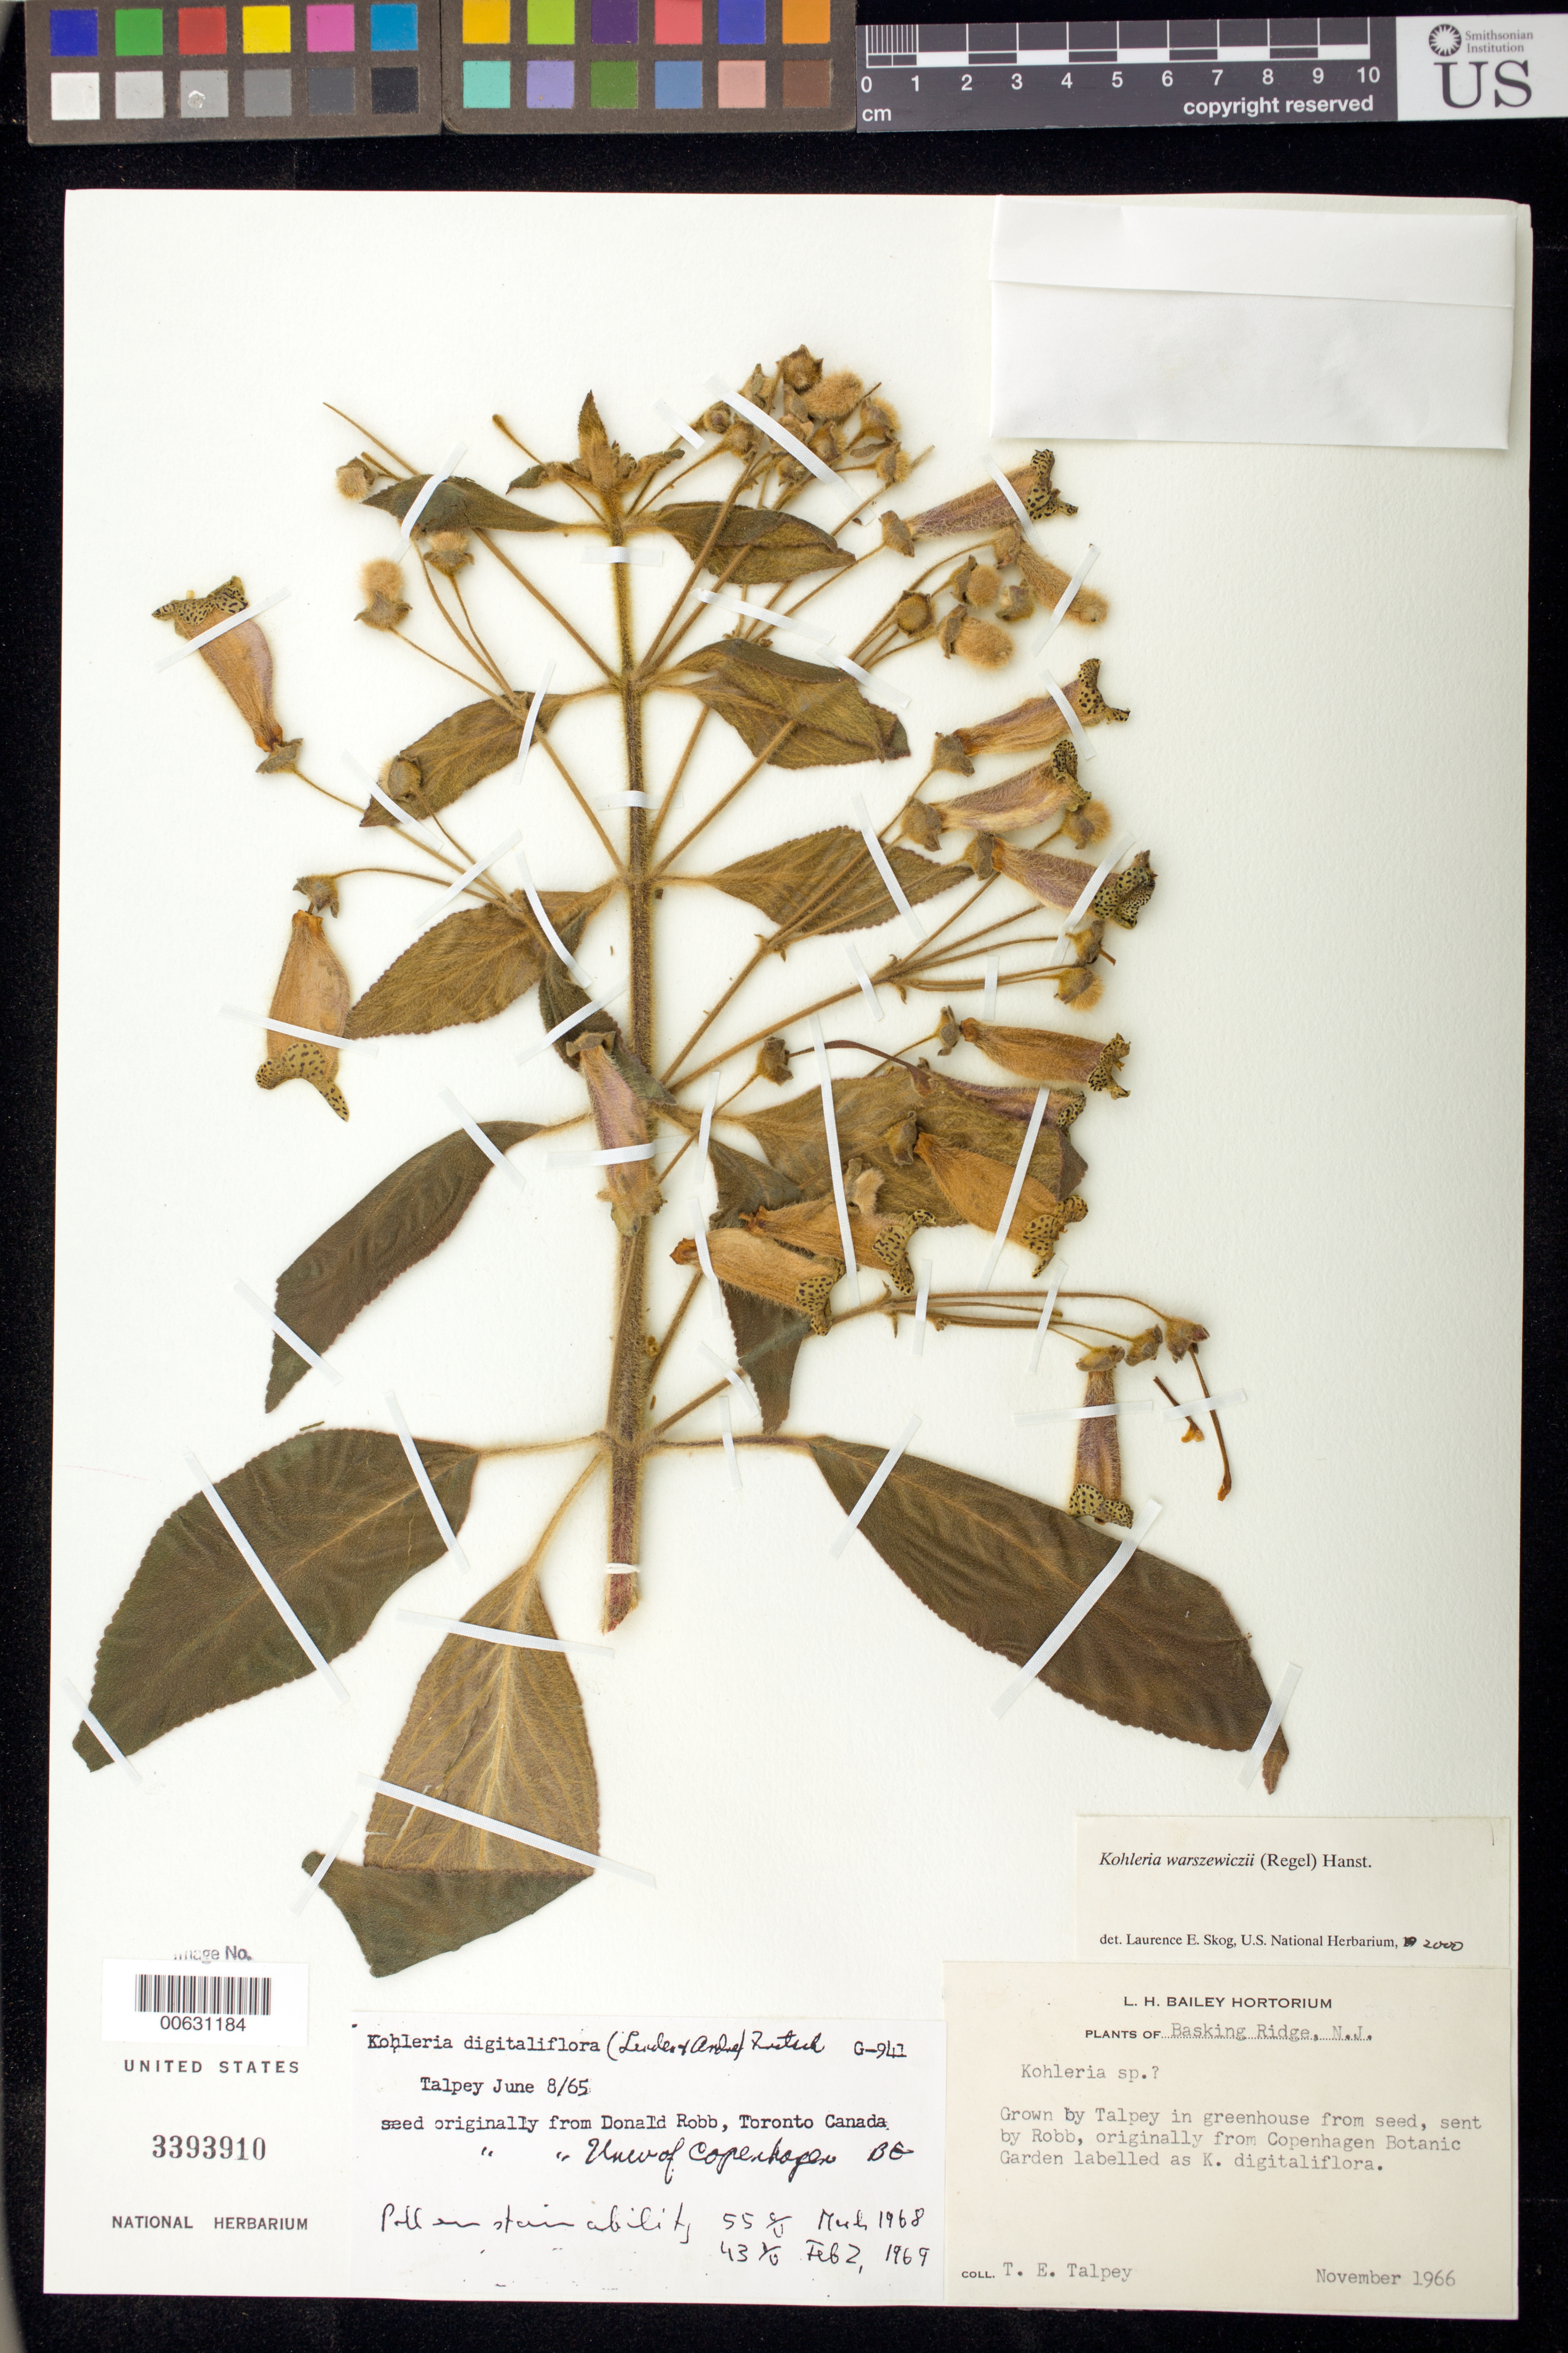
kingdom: Plantae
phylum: Tracheophyta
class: Magnoliopsida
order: Lamiales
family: Gesneriaceae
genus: Kohleria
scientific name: Kohleria warszewiczii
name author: (Regel) Hanst.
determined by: Skog, Laurence E.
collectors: T. Talpey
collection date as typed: Nov 1966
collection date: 1966-11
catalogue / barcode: US 3393910